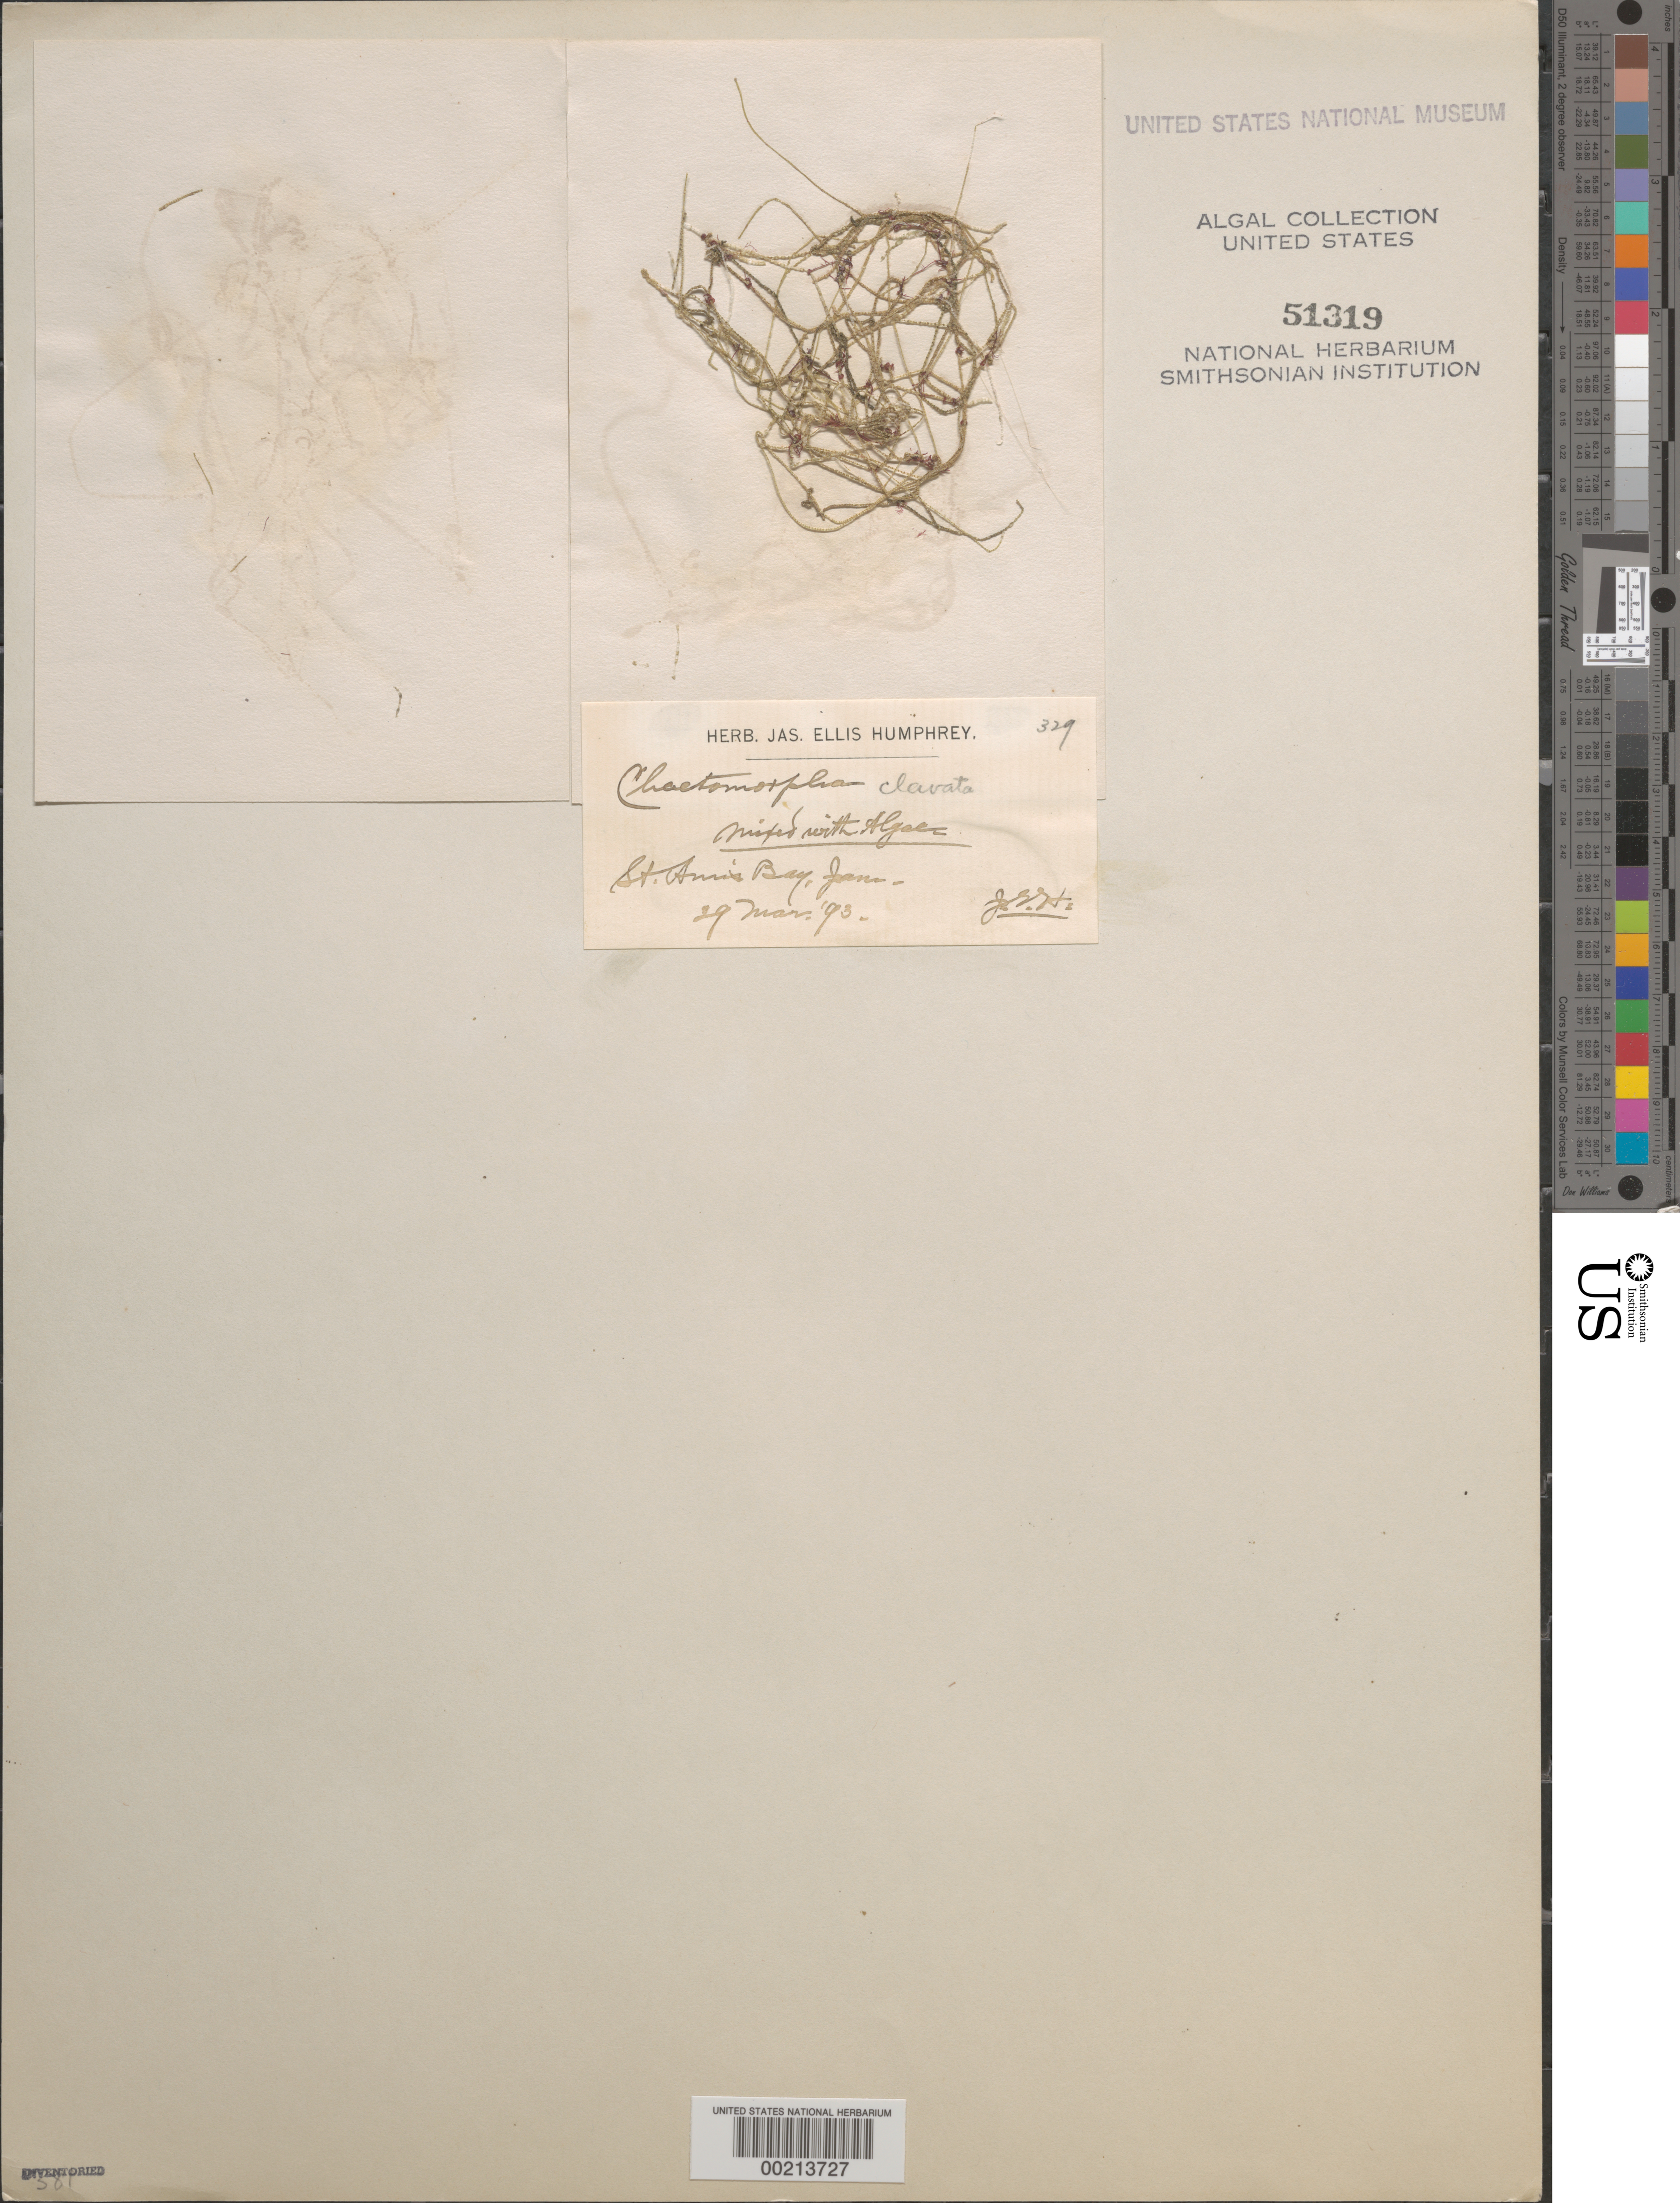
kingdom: Plantae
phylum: Chlorophyta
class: Ulvophyceae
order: Cladophorales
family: Cladophoraceae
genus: Chaetomorpha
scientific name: Chaetomorpha clavata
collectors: J. Humphrey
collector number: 329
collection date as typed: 29 Mar 1893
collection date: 1893-03-29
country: Jamaica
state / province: Saint Ann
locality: St. Ann's Bay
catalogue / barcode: US 51319